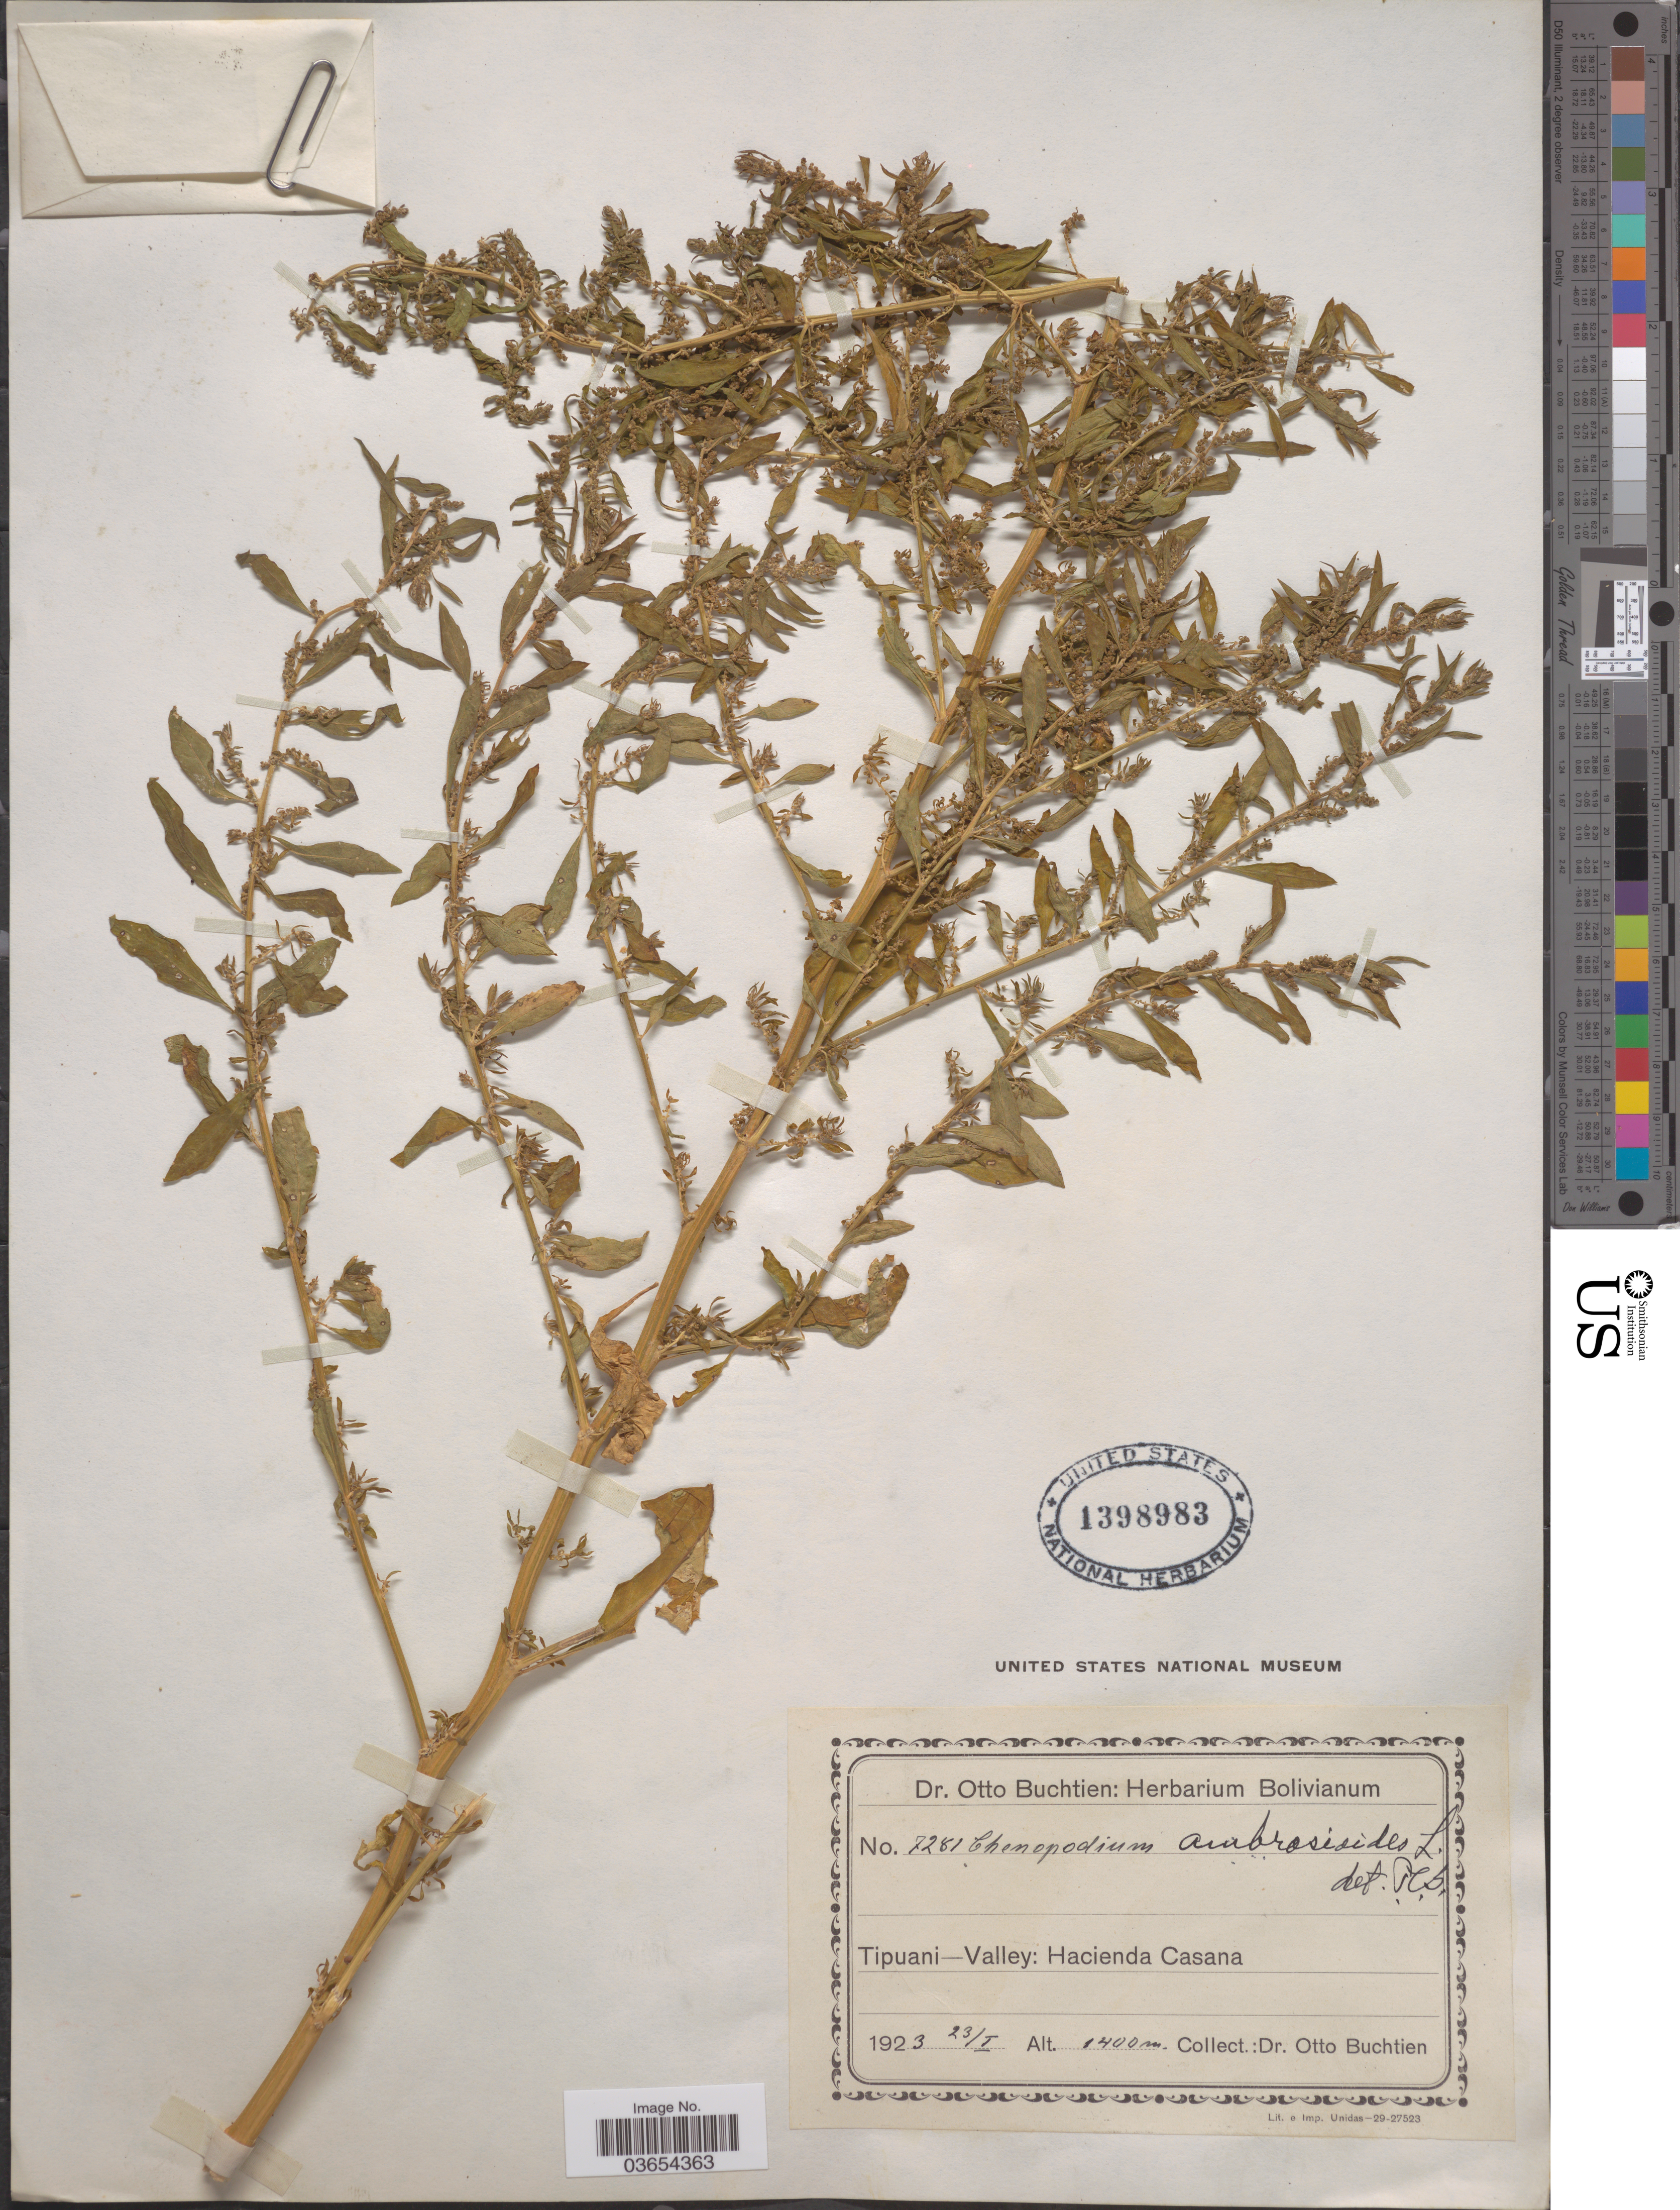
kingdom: Plantae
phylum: Tracheophyta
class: Magnoliopsida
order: Caryophyllales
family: Amaranthaceae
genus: Chenopodium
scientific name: Chenopodium ambrosioides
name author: L.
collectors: O. Buchtien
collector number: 7281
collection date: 1923-01-23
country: Bolivia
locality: Tipuani-Valley: Hacienda Casana.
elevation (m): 1400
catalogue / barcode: US 1398983